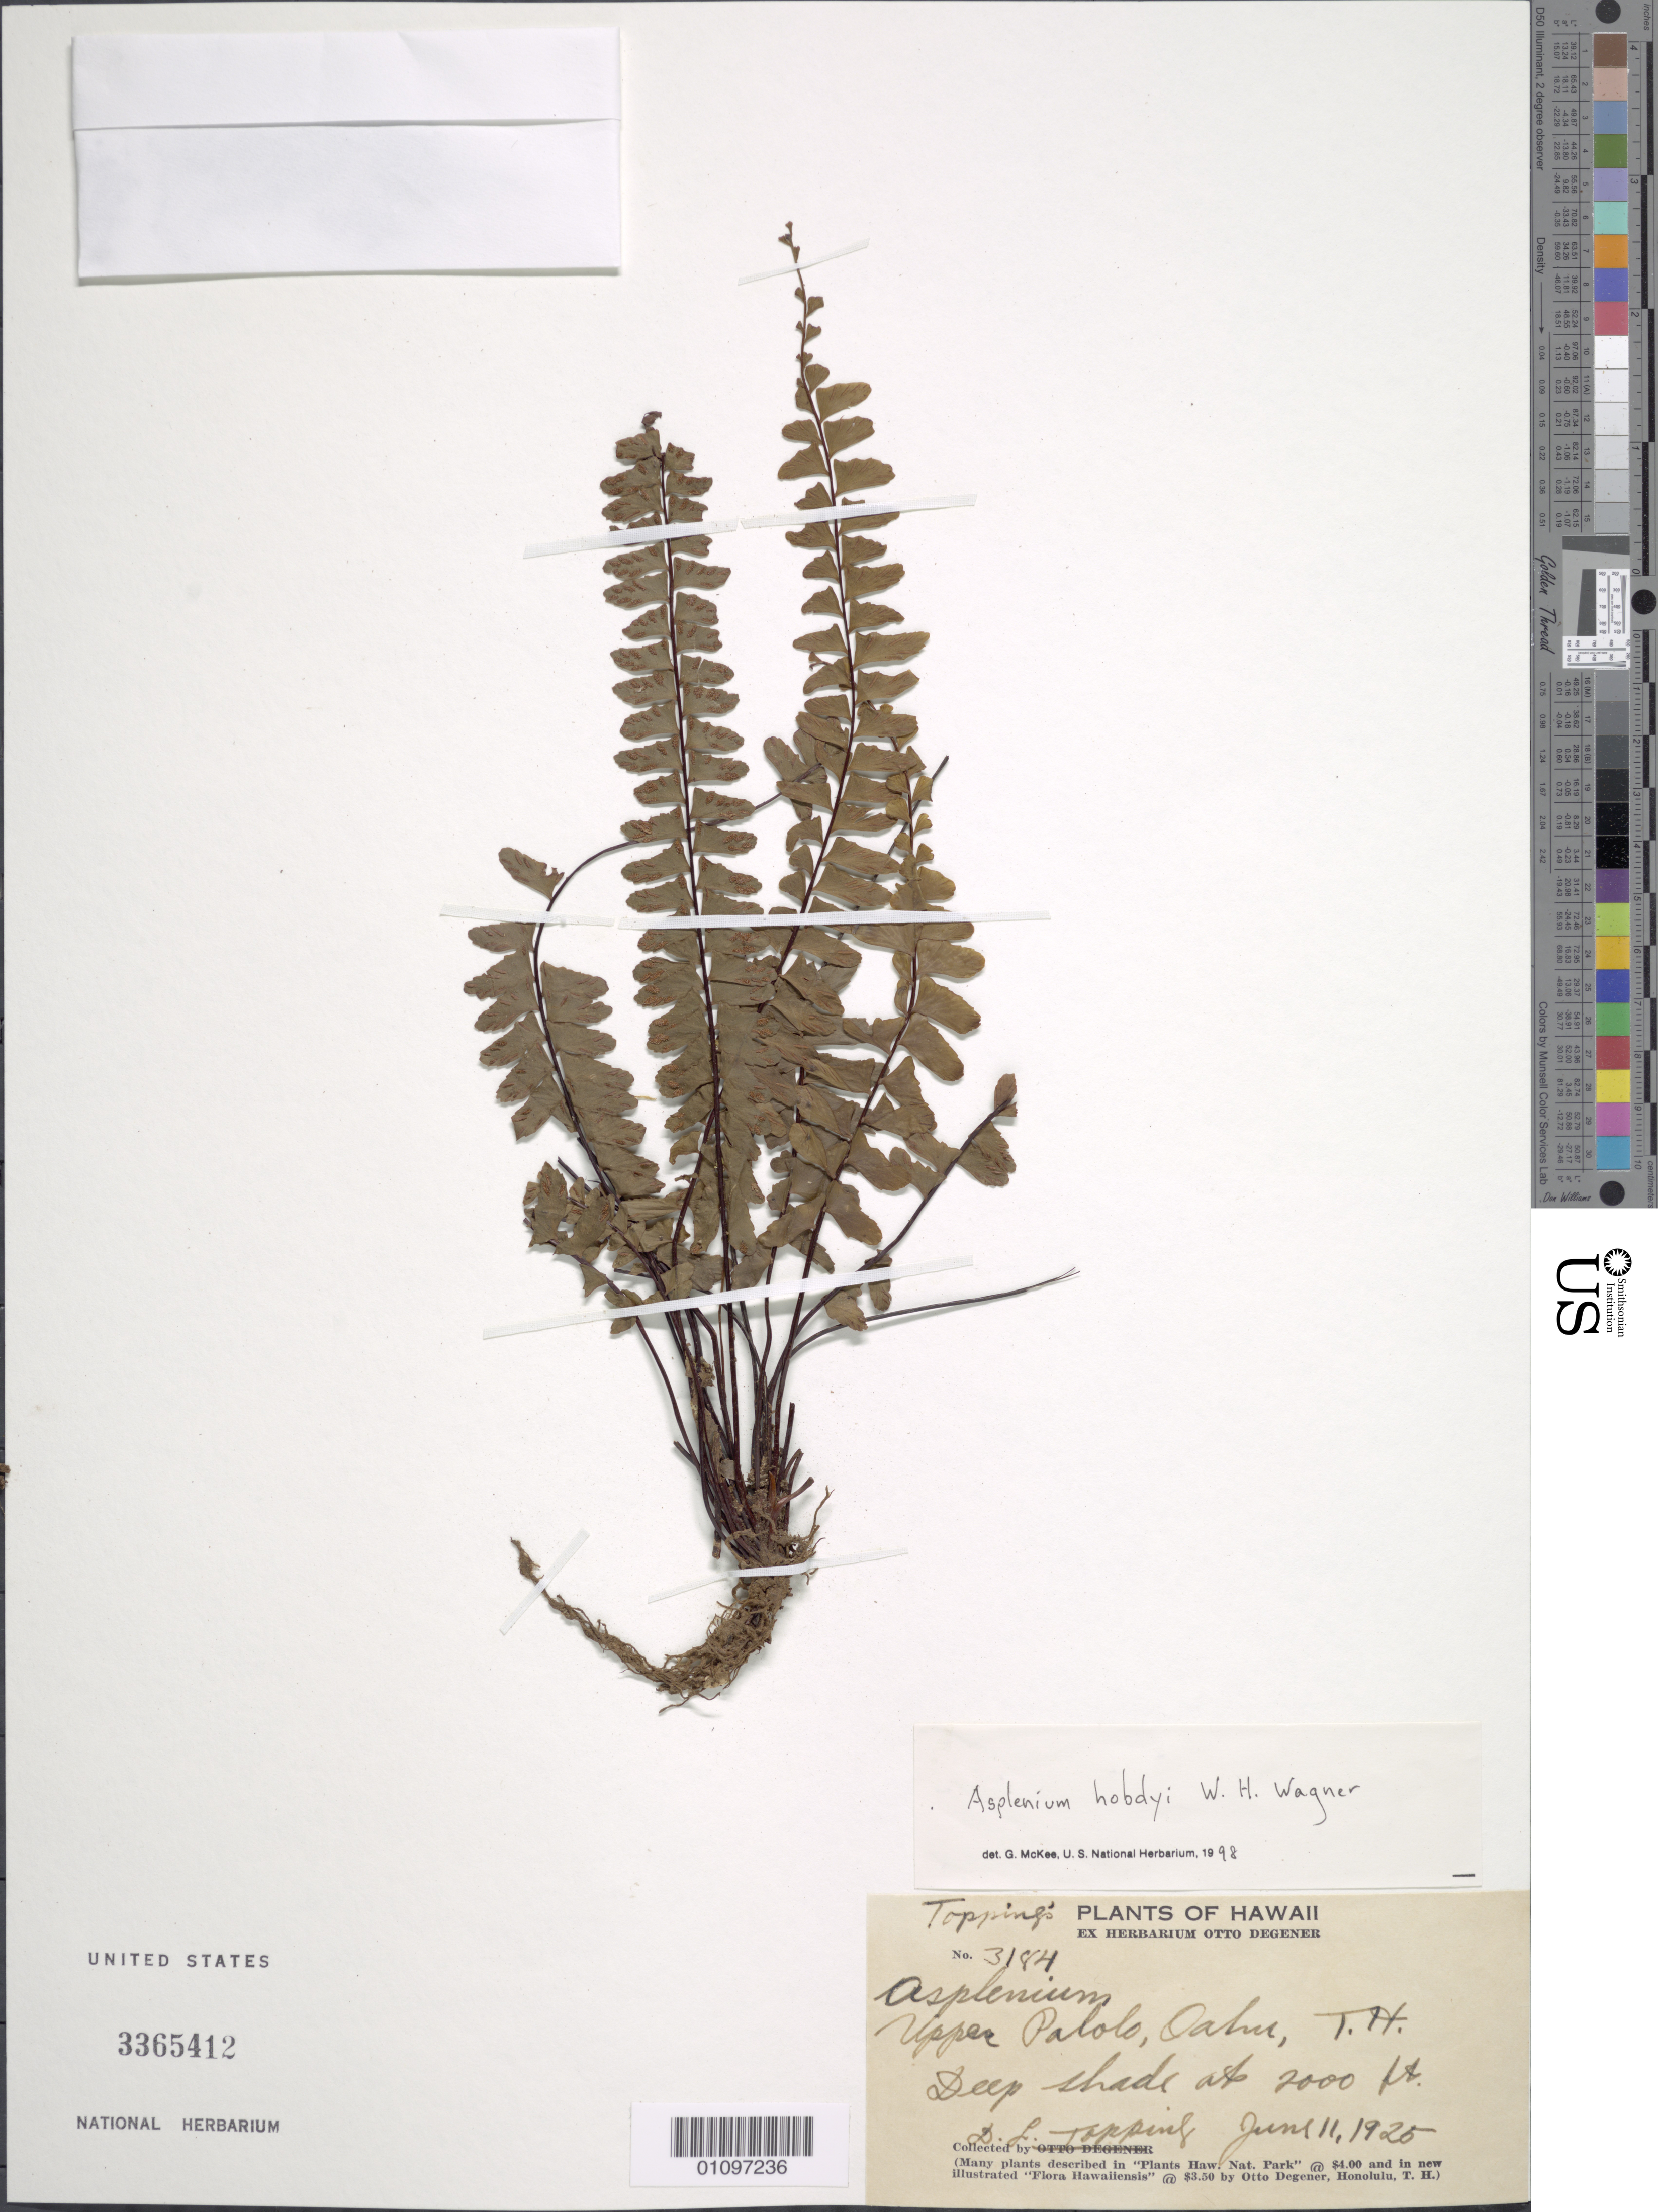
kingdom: Plantae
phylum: Tracheophyta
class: Polypodiopsida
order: Polypodiales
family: Aspleniaceae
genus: Asplenium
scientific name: Asplenium hobdyi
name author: W.H. Wagner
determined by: McKee, Greg B.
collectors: D. L. Topping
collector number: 3184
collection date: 1925-06-11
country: United States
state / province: Hawaii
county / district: Honolulu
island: Oahu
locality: Upper Palolo, Oahu, T.H.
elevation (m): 366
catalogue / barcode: US 3365412